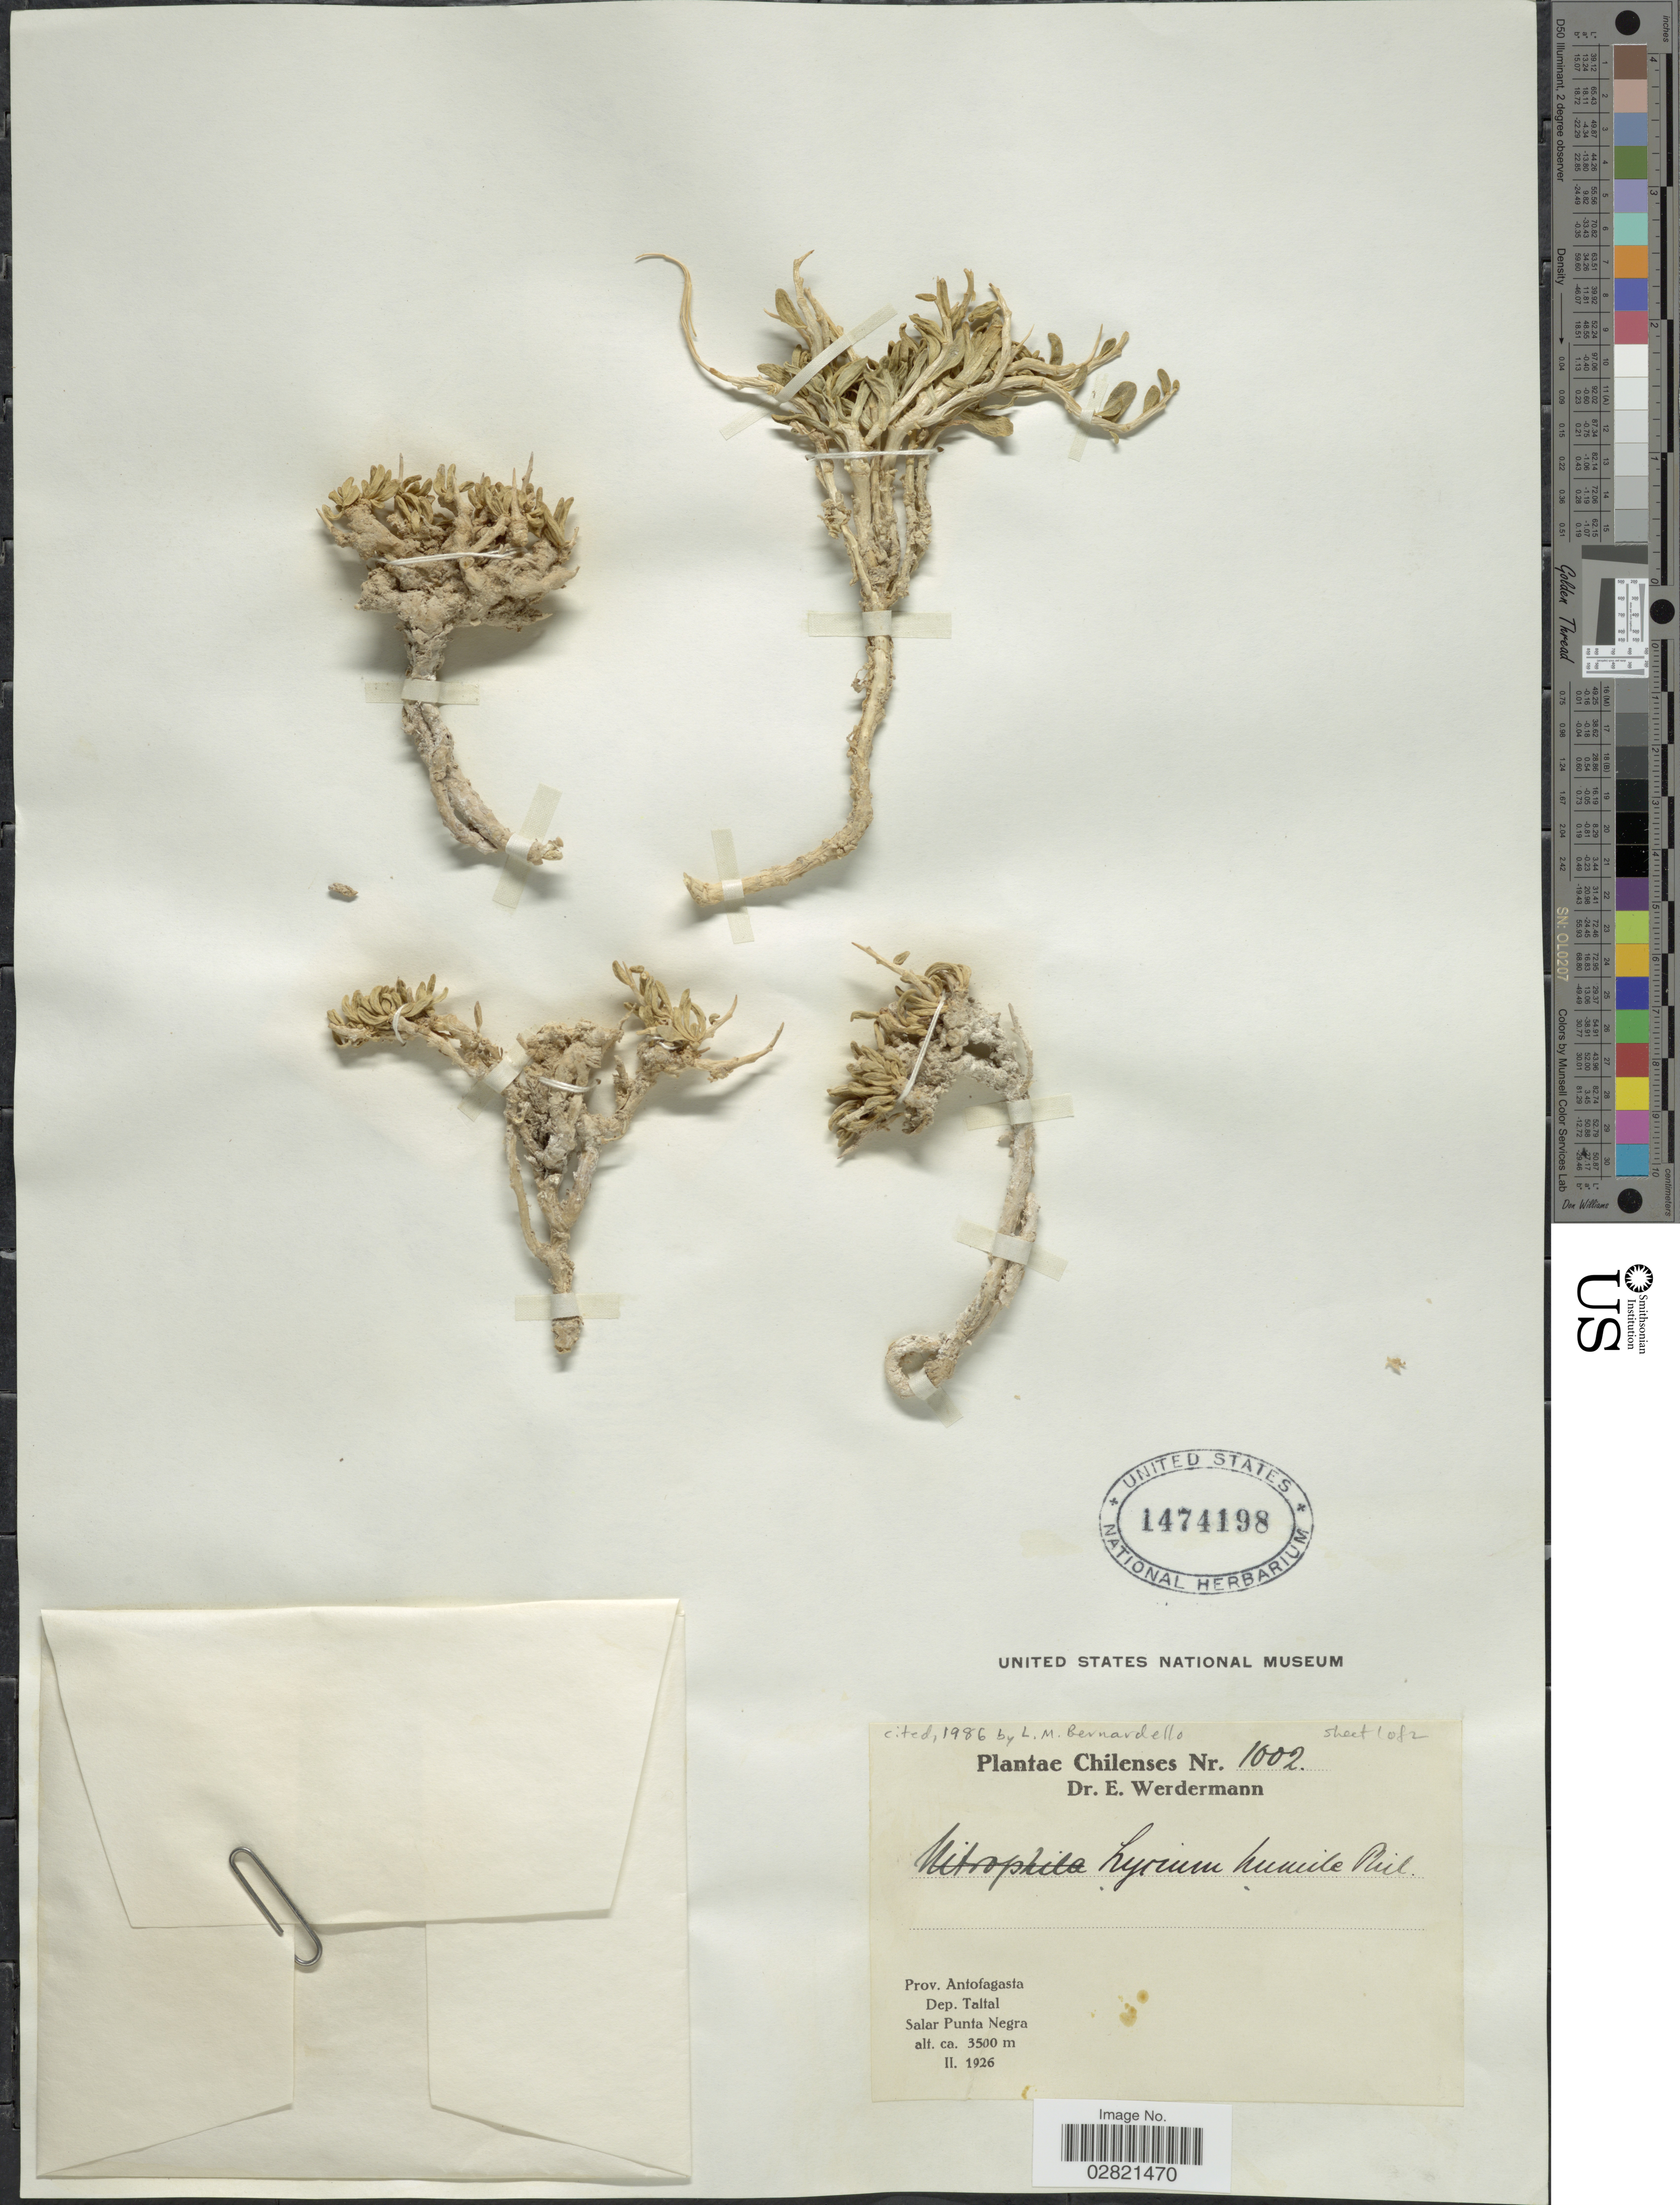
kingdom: Plantae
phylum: Tracheophyta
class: Magnoliopsida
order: Solanales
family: Solanaceae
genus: Lycium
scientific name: Lycium humile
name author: Phil.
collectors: E. Werdermann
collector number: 1002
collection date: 1926-02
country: Chile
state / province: Antofagasta (II)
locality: Prov. Antofagasta. Dep. Taital. Salar Punta Negra.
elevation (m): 3500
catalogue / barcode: US 1474198